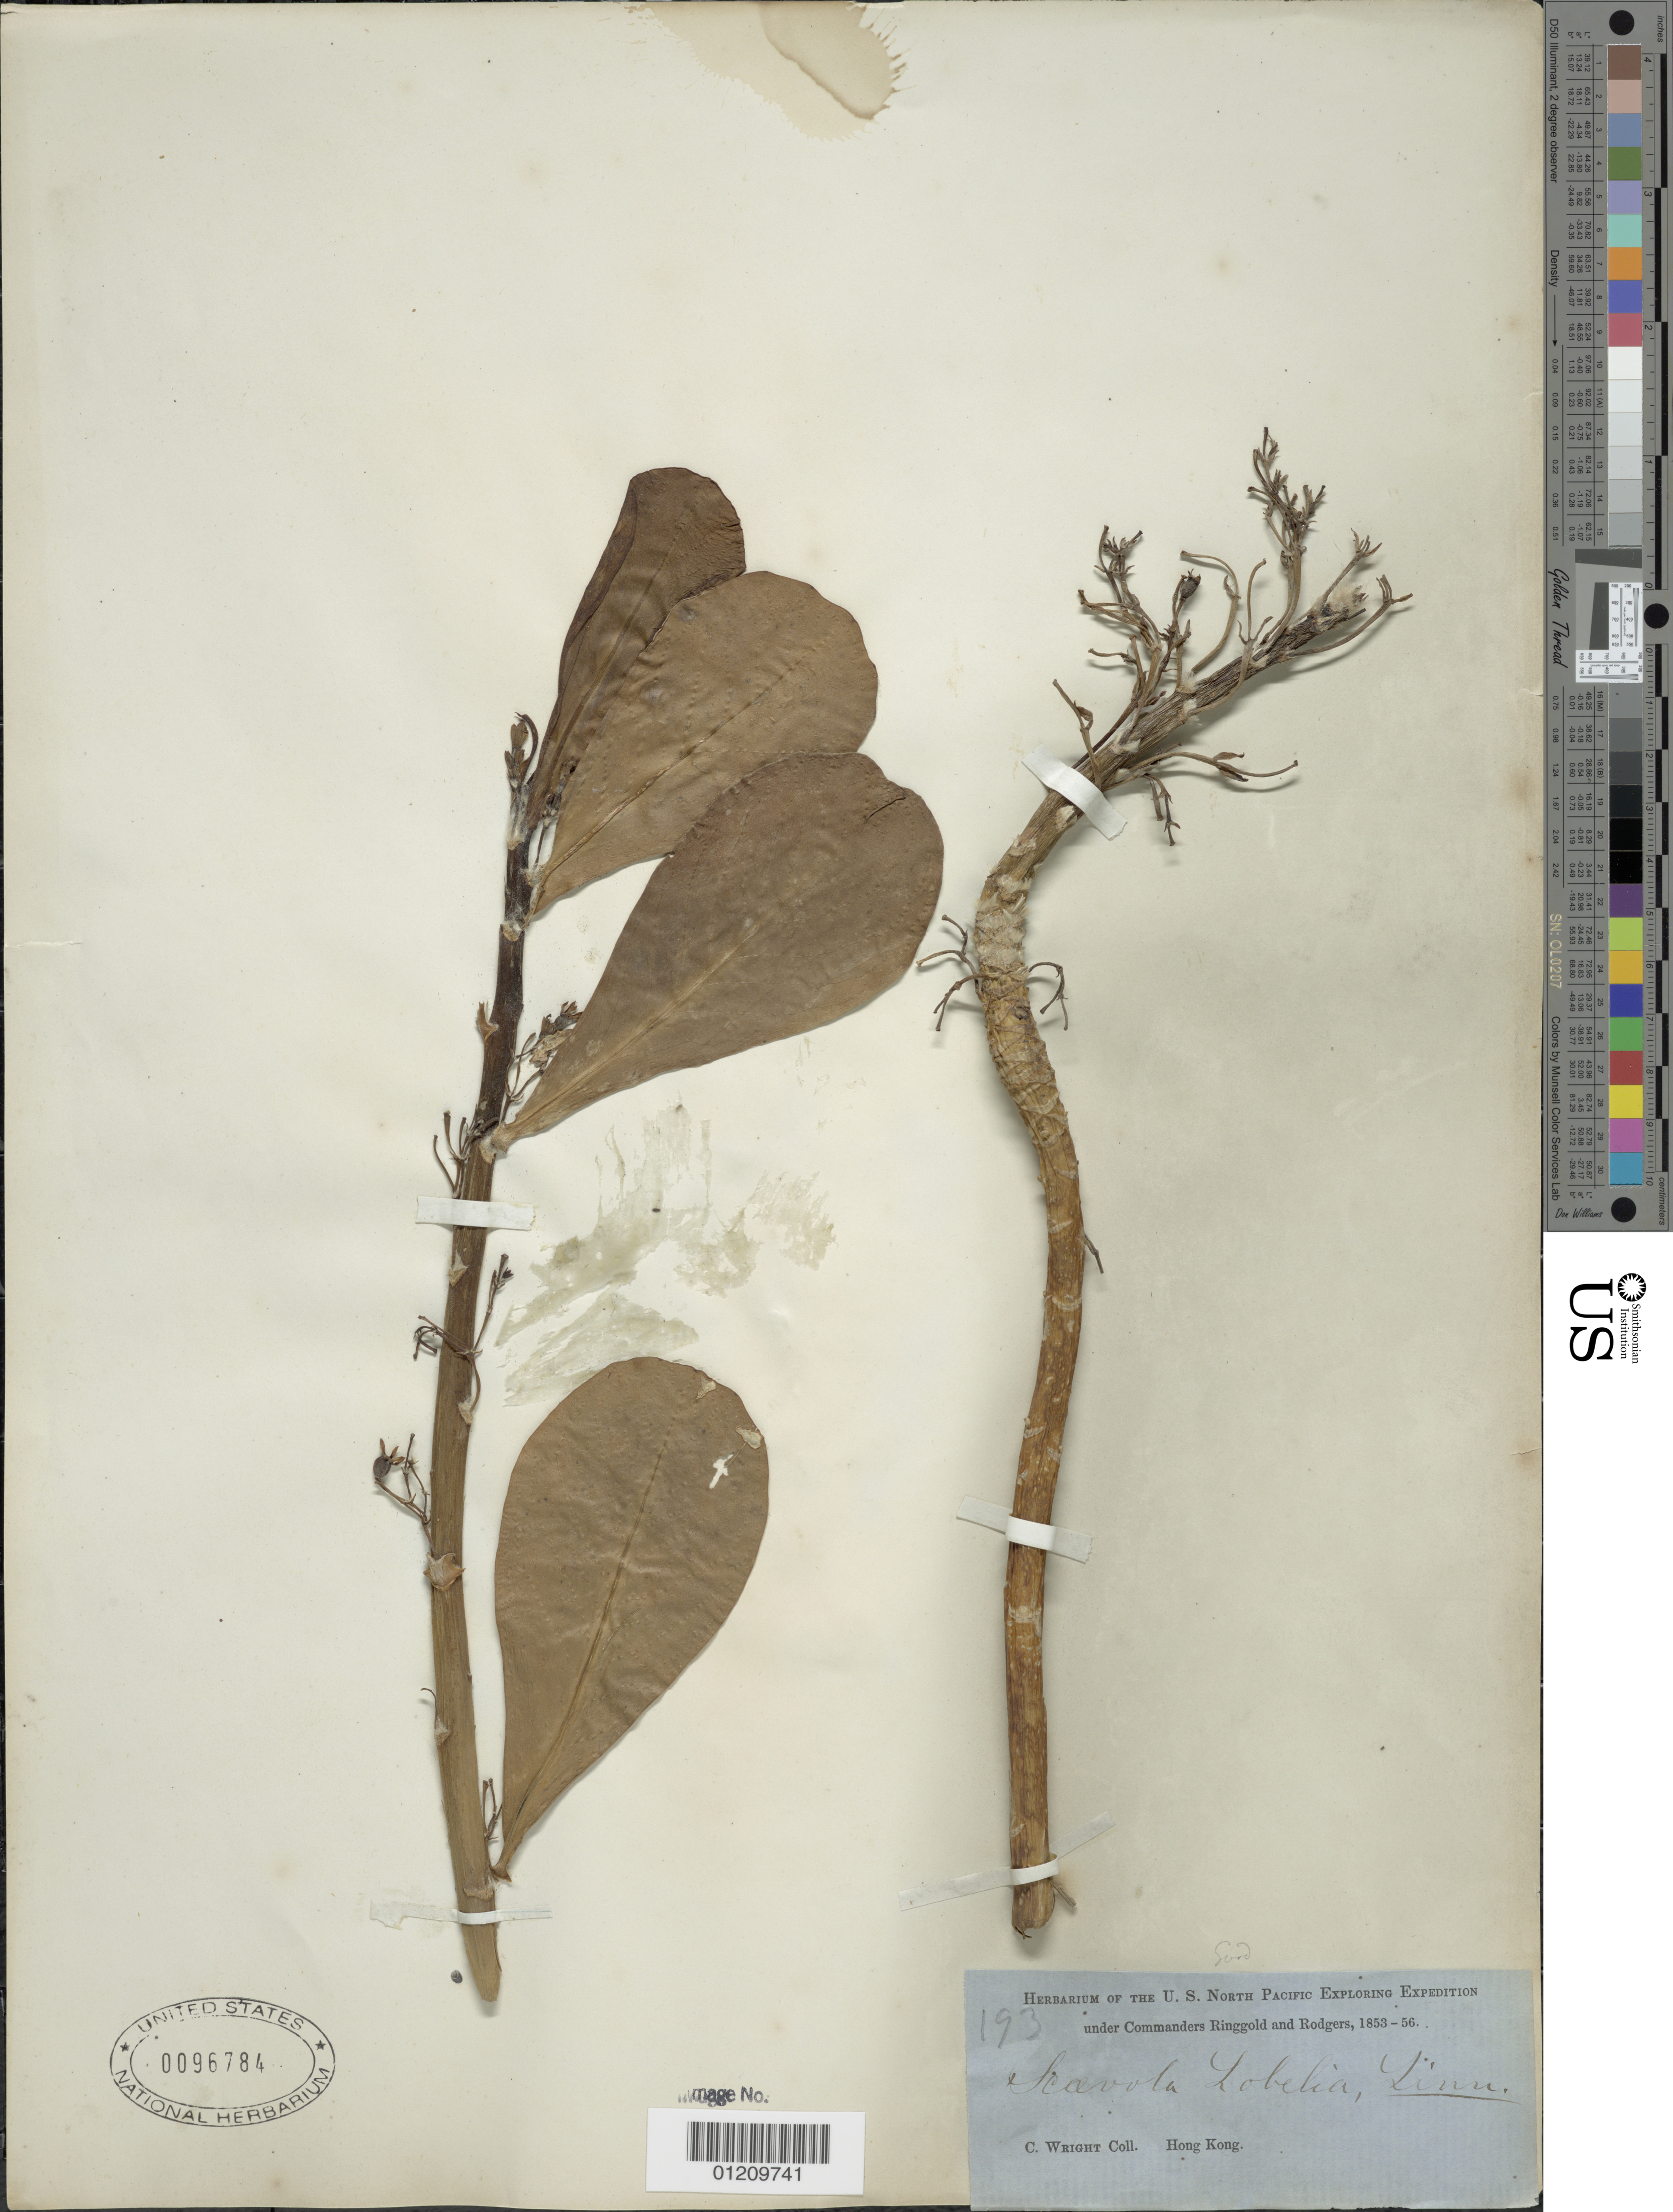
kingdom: Plantae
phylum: Tracheophyta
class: Magnoliopsida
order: Asterales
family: Goodeniaceae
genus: Scaevola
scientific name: Scaevola lobelia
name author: L.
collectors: C. Wright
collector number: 193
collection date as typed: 1853 to -- -- 1856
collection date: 1853/1856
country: China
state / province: Hong Kong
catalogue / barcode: US 96784